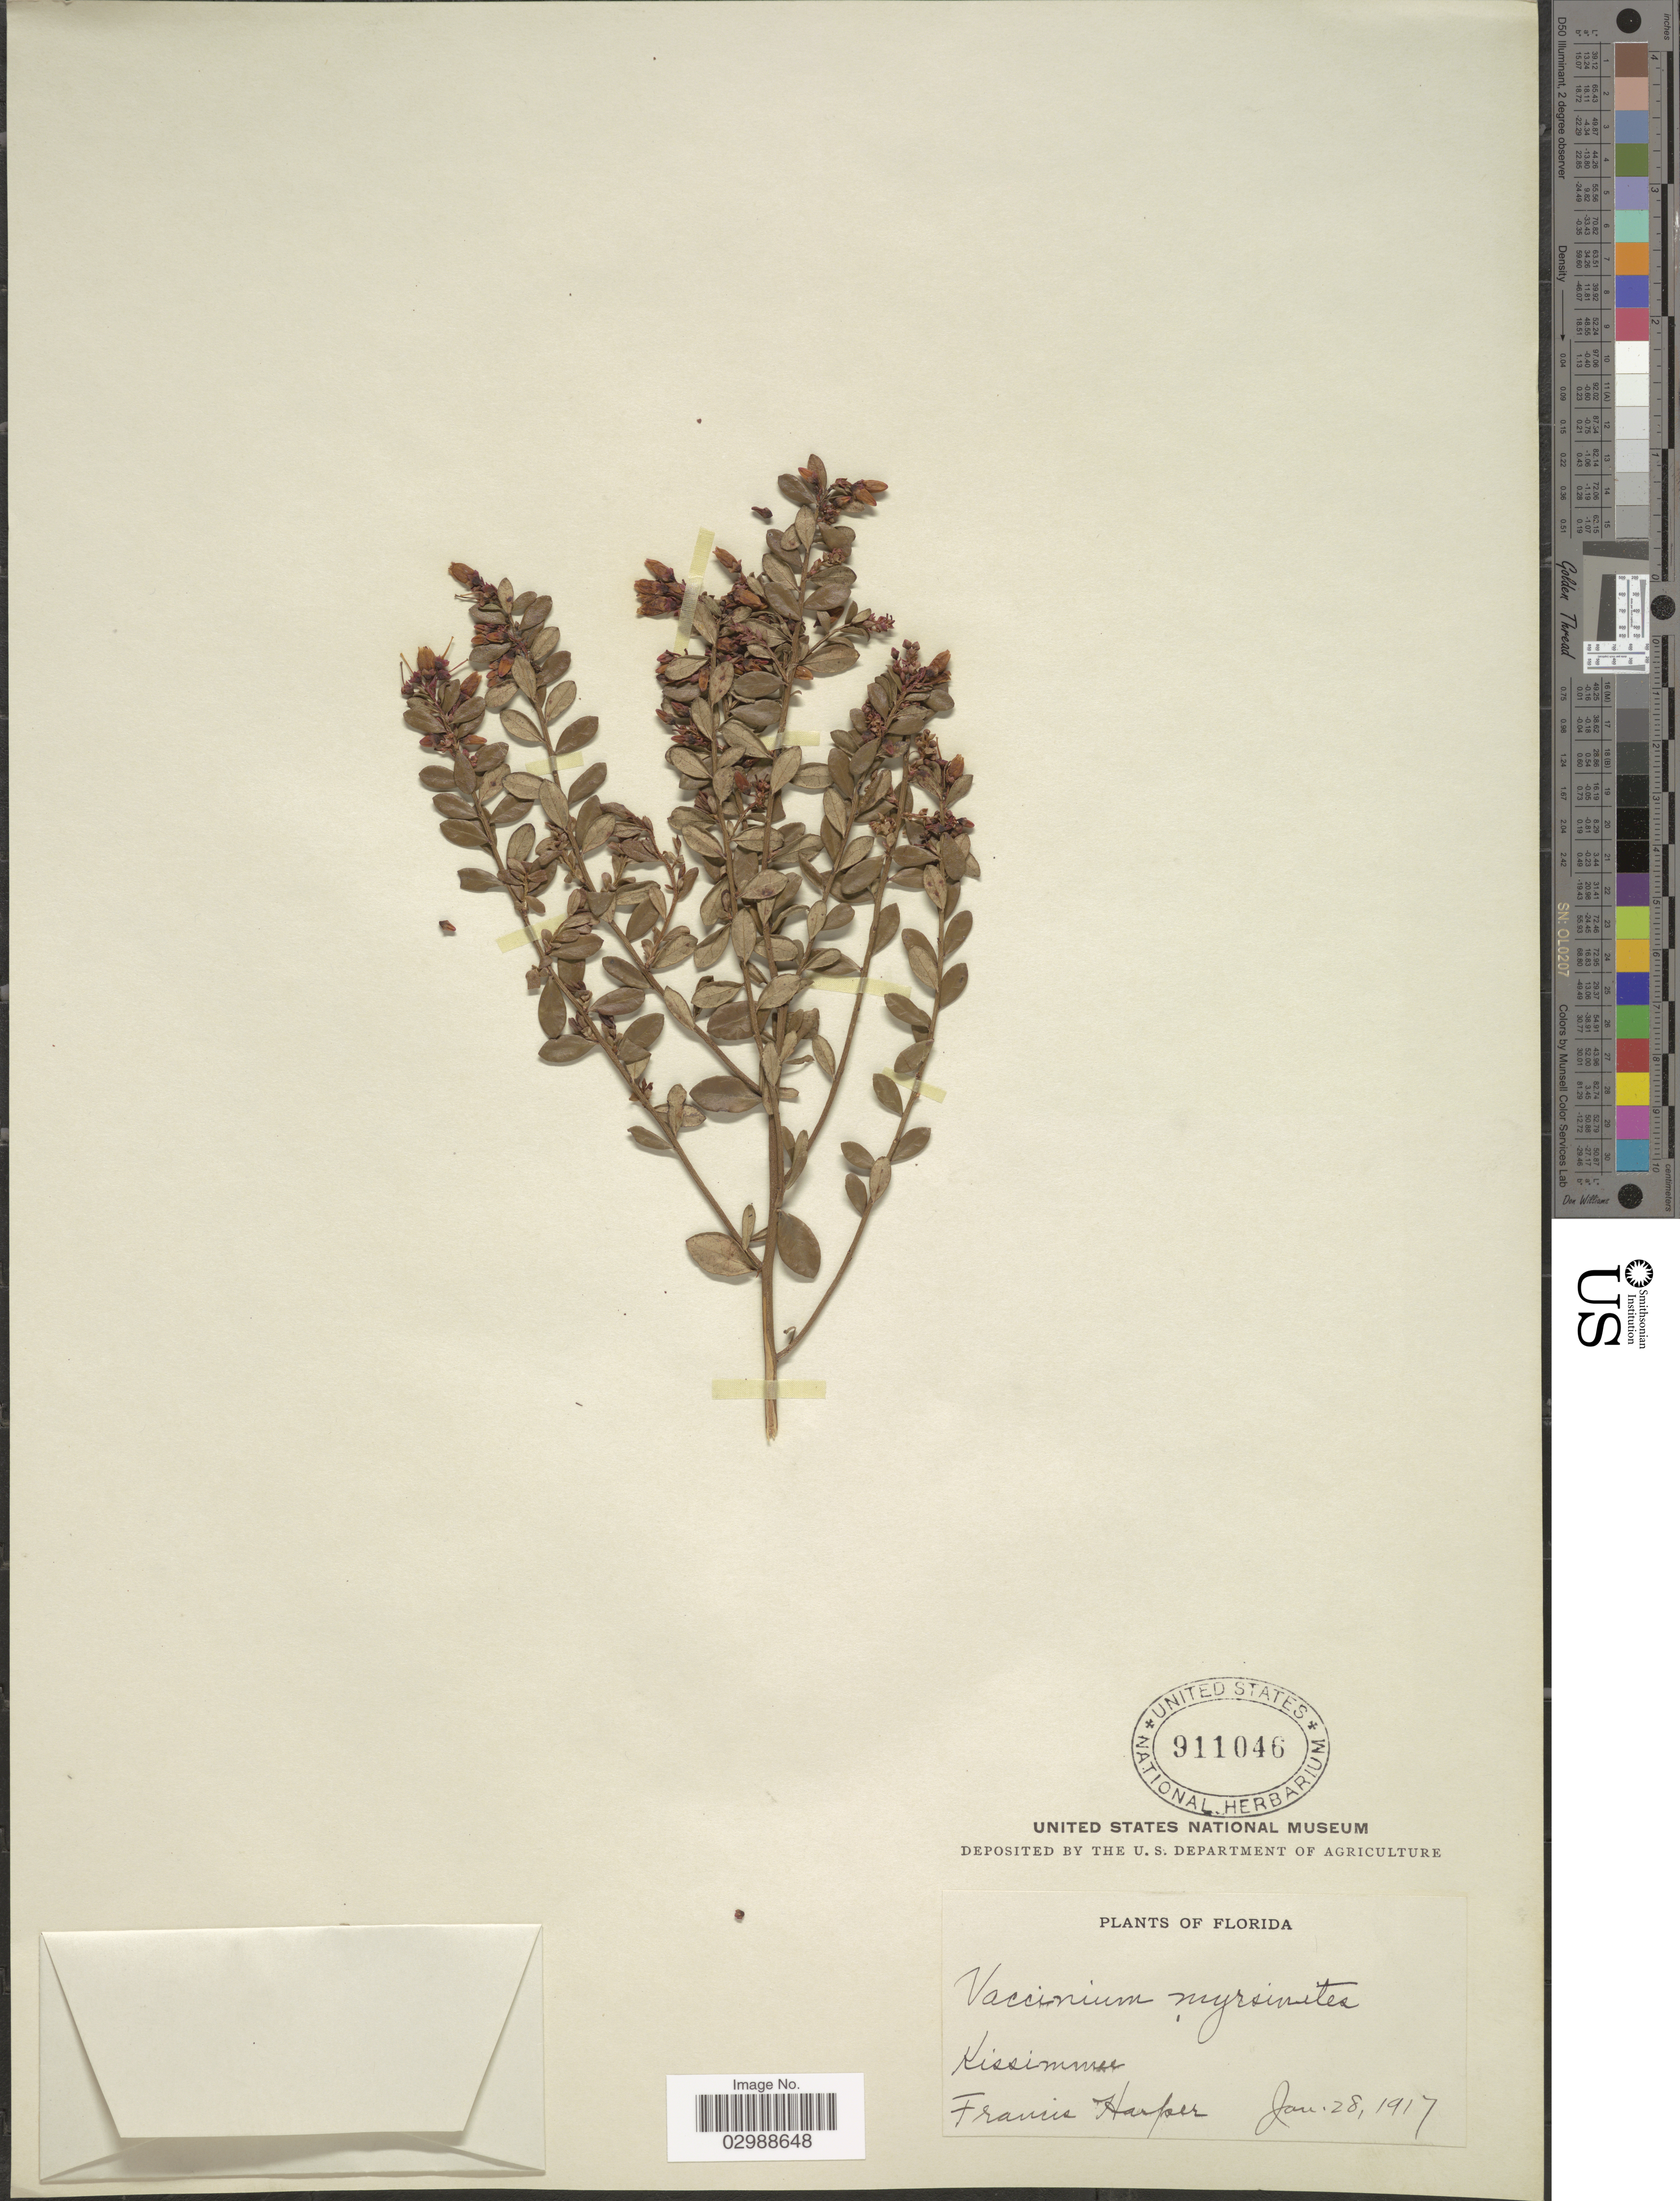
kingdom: Plantae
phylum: Tracheophyta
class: Magnoliopsida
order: Ericales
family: Ericaceae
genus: Vaccinium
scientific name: Vaccinium myrsinites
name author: Lam.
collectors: F. Harper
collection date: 1917-01-28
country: United States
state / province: Florida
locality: Kissimmee.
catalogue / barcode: US 911046